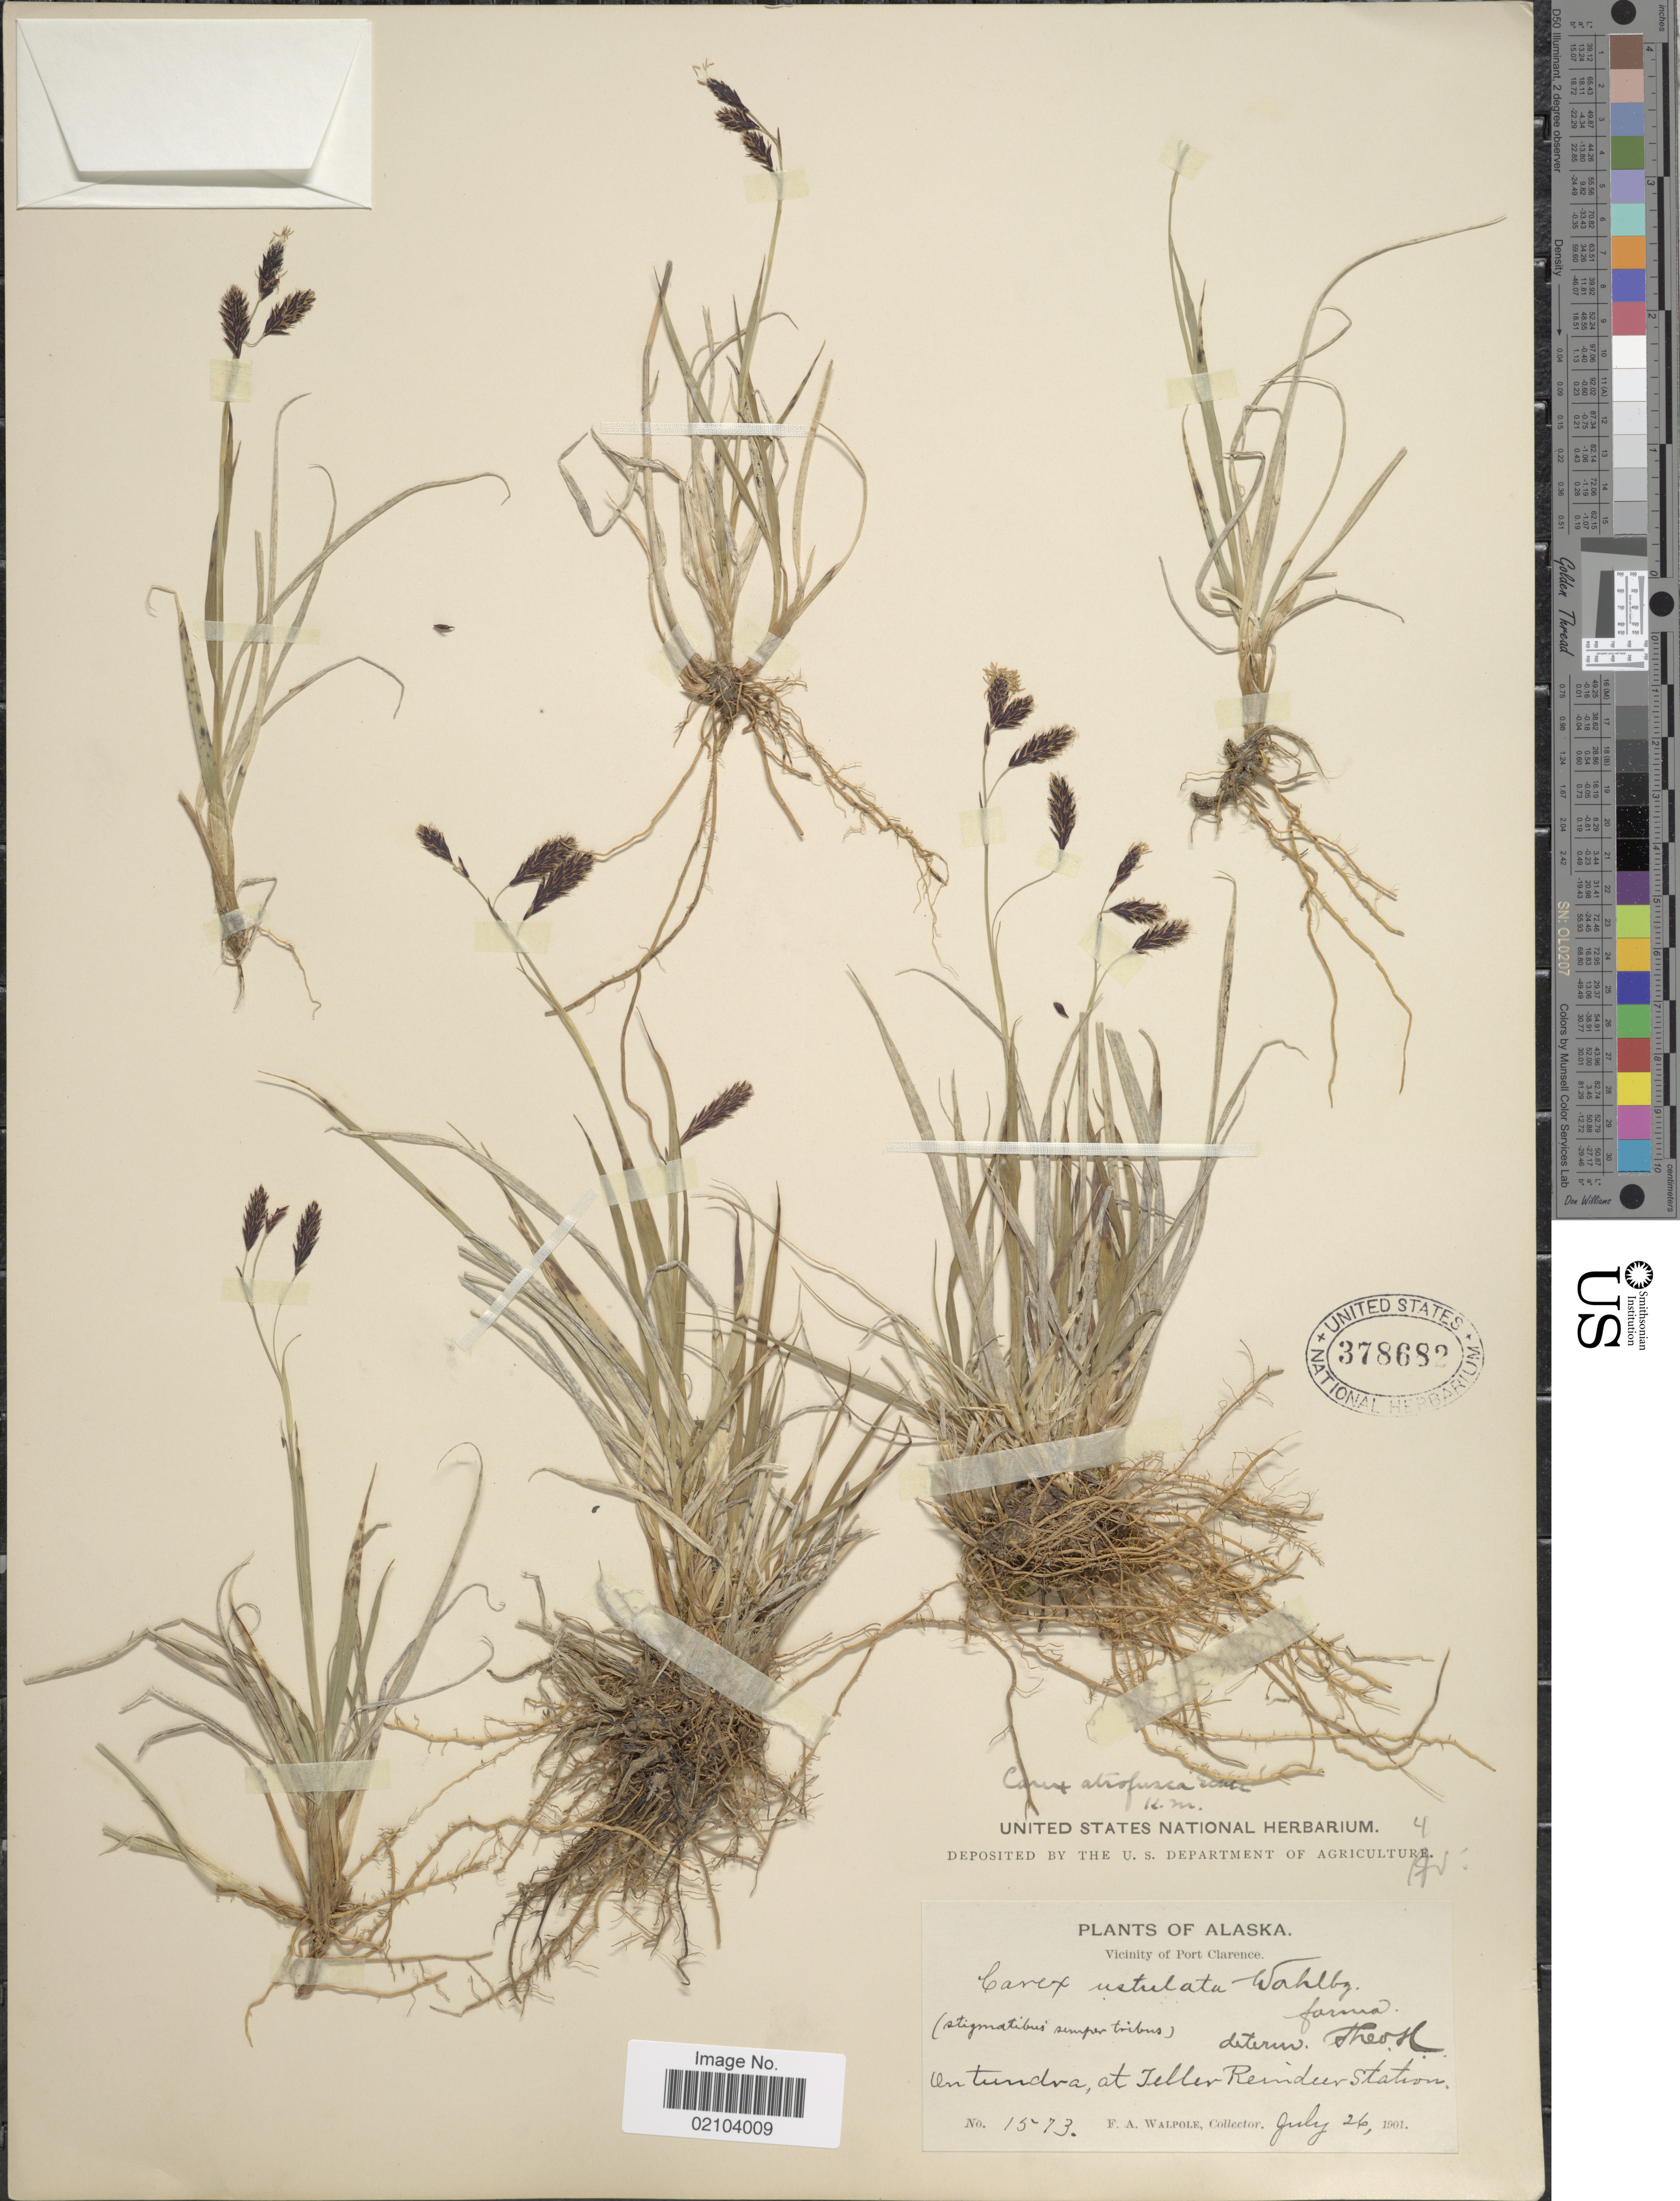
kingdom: Plantae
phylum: Tracheophyta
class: Liliopsida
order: Poales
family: Cyperaceae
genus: Carex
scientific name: Carex atrofusca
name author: Schkuhr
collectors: F. Walpole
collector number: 1573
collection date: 1901-07-26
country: United States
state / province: Alaska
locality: Vicinity of Port Clarence. On tundra, at Teller Reindeer Station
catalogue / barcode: US 378682